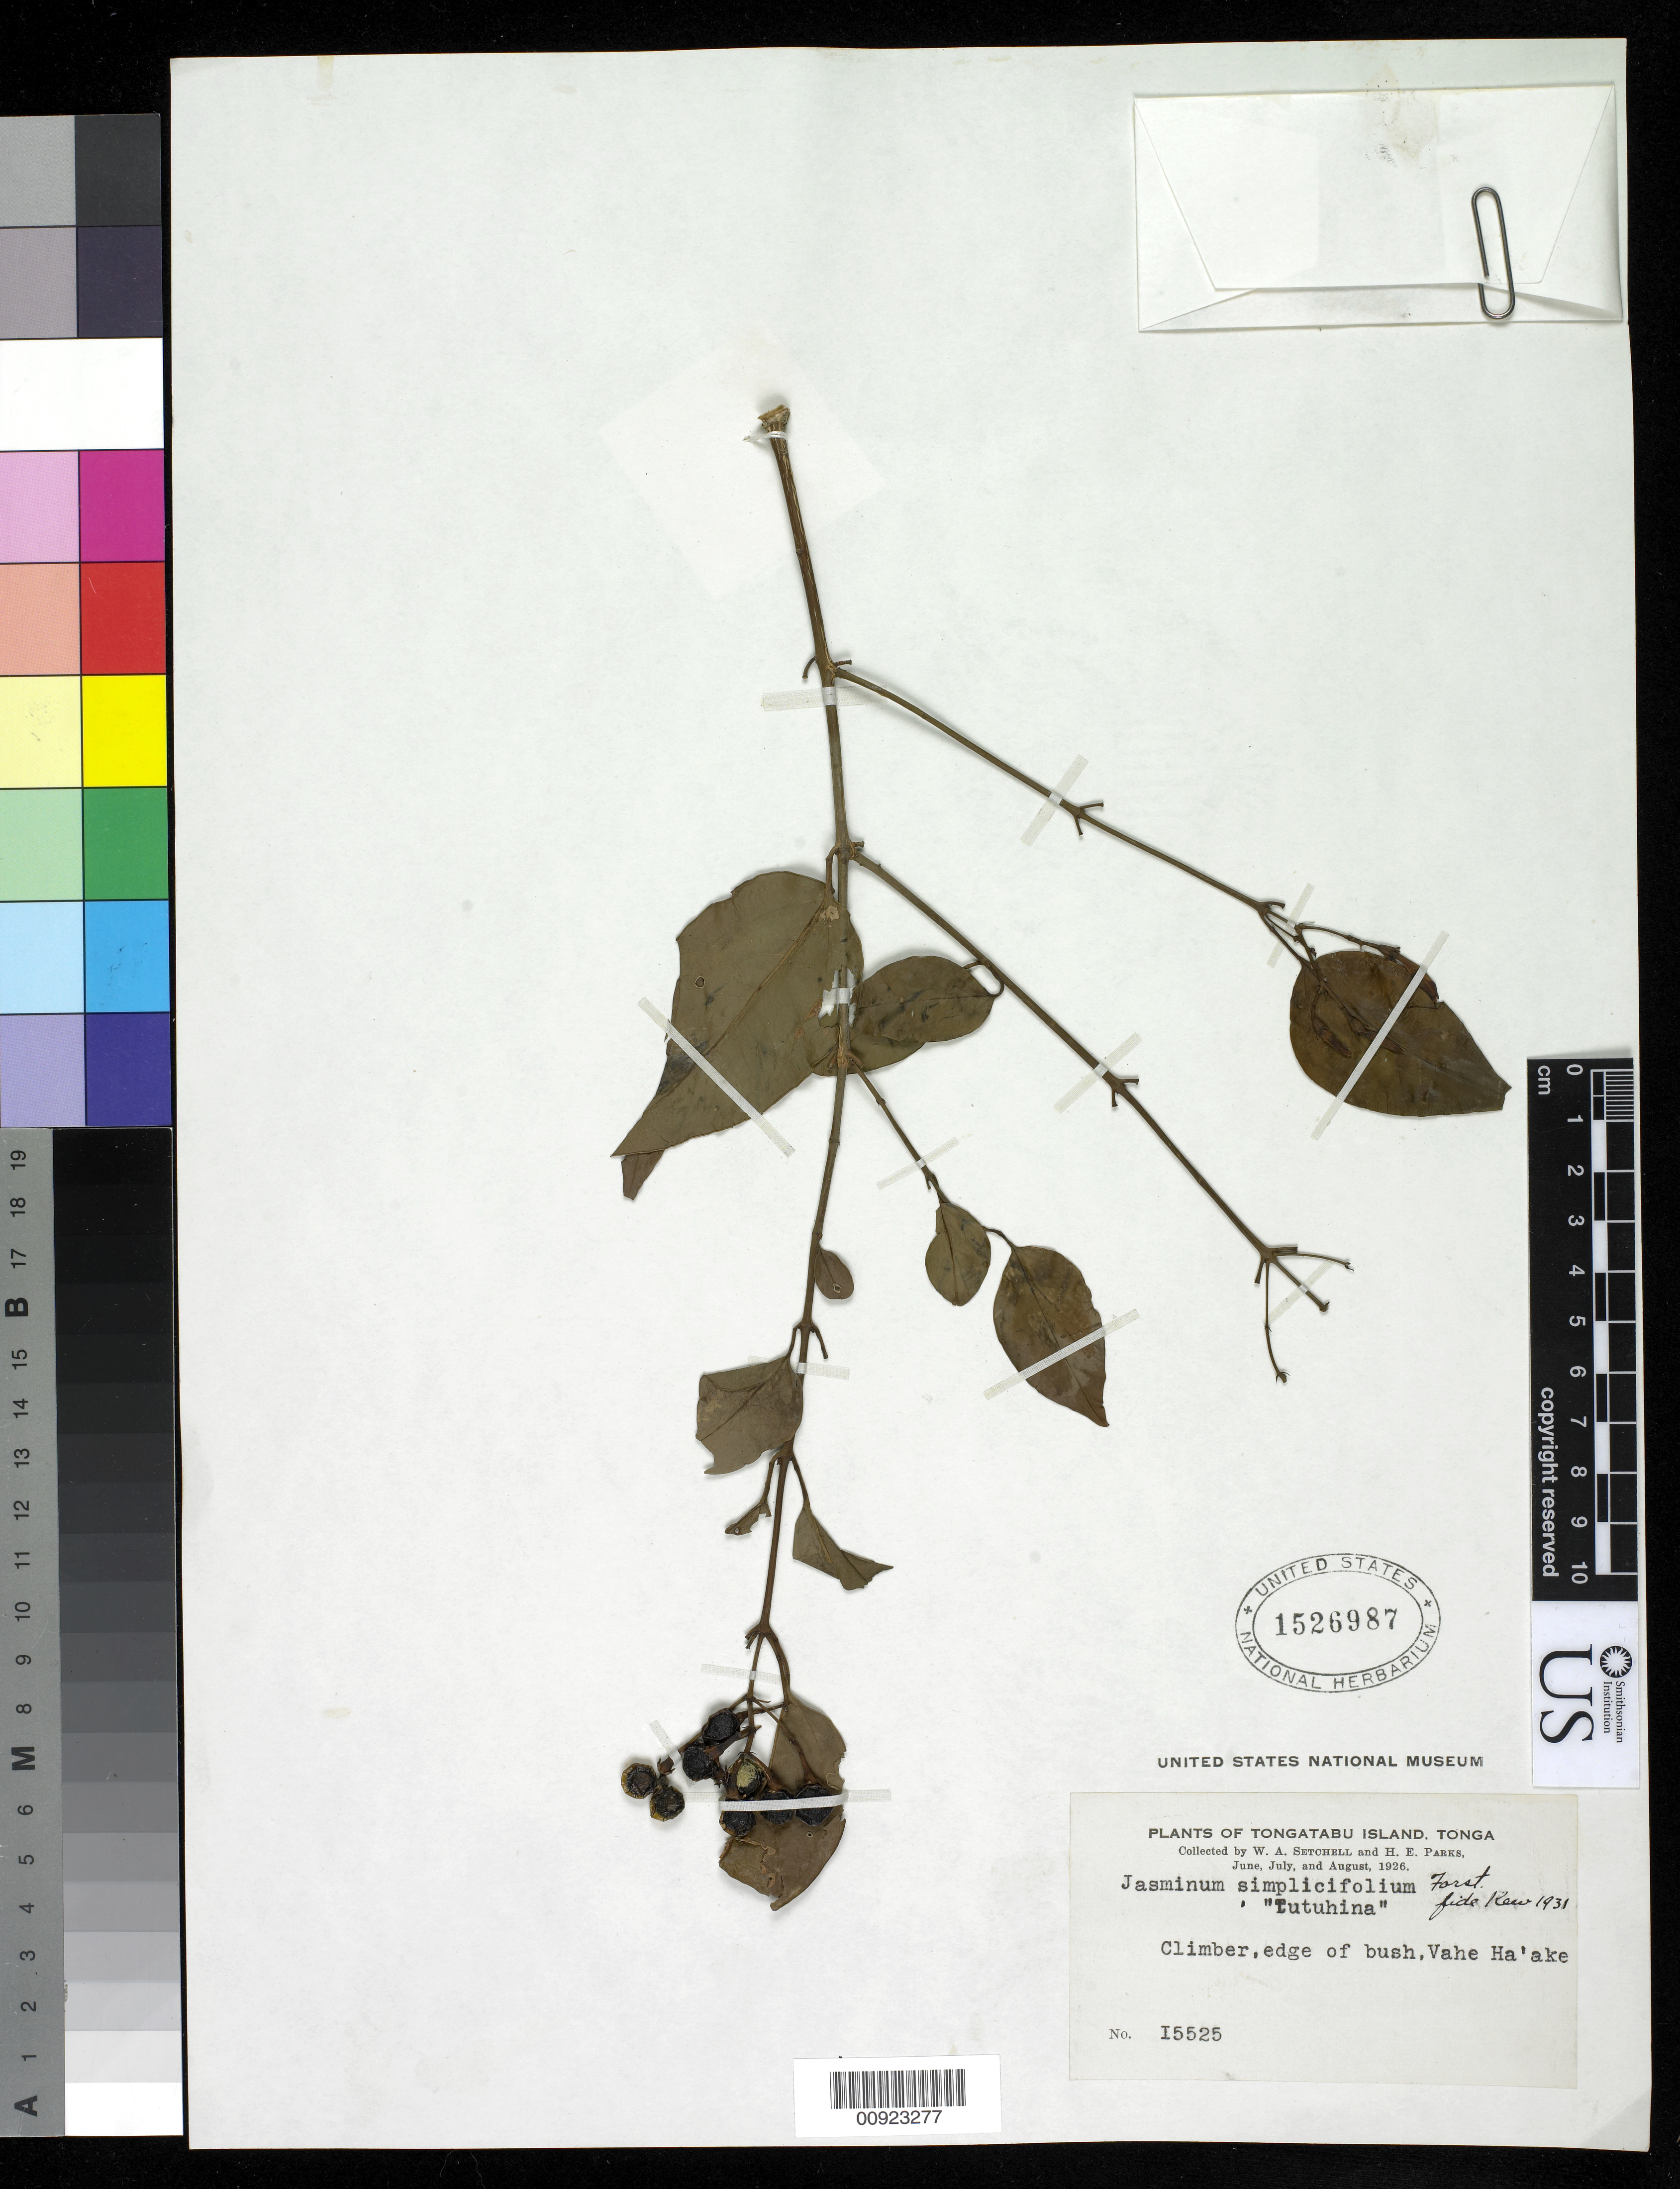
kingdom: Plantae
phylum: Tracheophyta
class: Magnoliopsida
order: Lamiales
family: Oleaceae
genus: Jasminum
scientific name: Jasminum simplicifolium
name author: G. Forst.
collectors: W. Setchell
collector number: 15525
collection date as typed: Jun 1926 to Aug 1926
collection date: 1926-06/1926-08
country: Tonga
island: Tongatapu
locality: Vahe Ha'ake, Tongatabu I.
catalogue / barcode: US 1526987